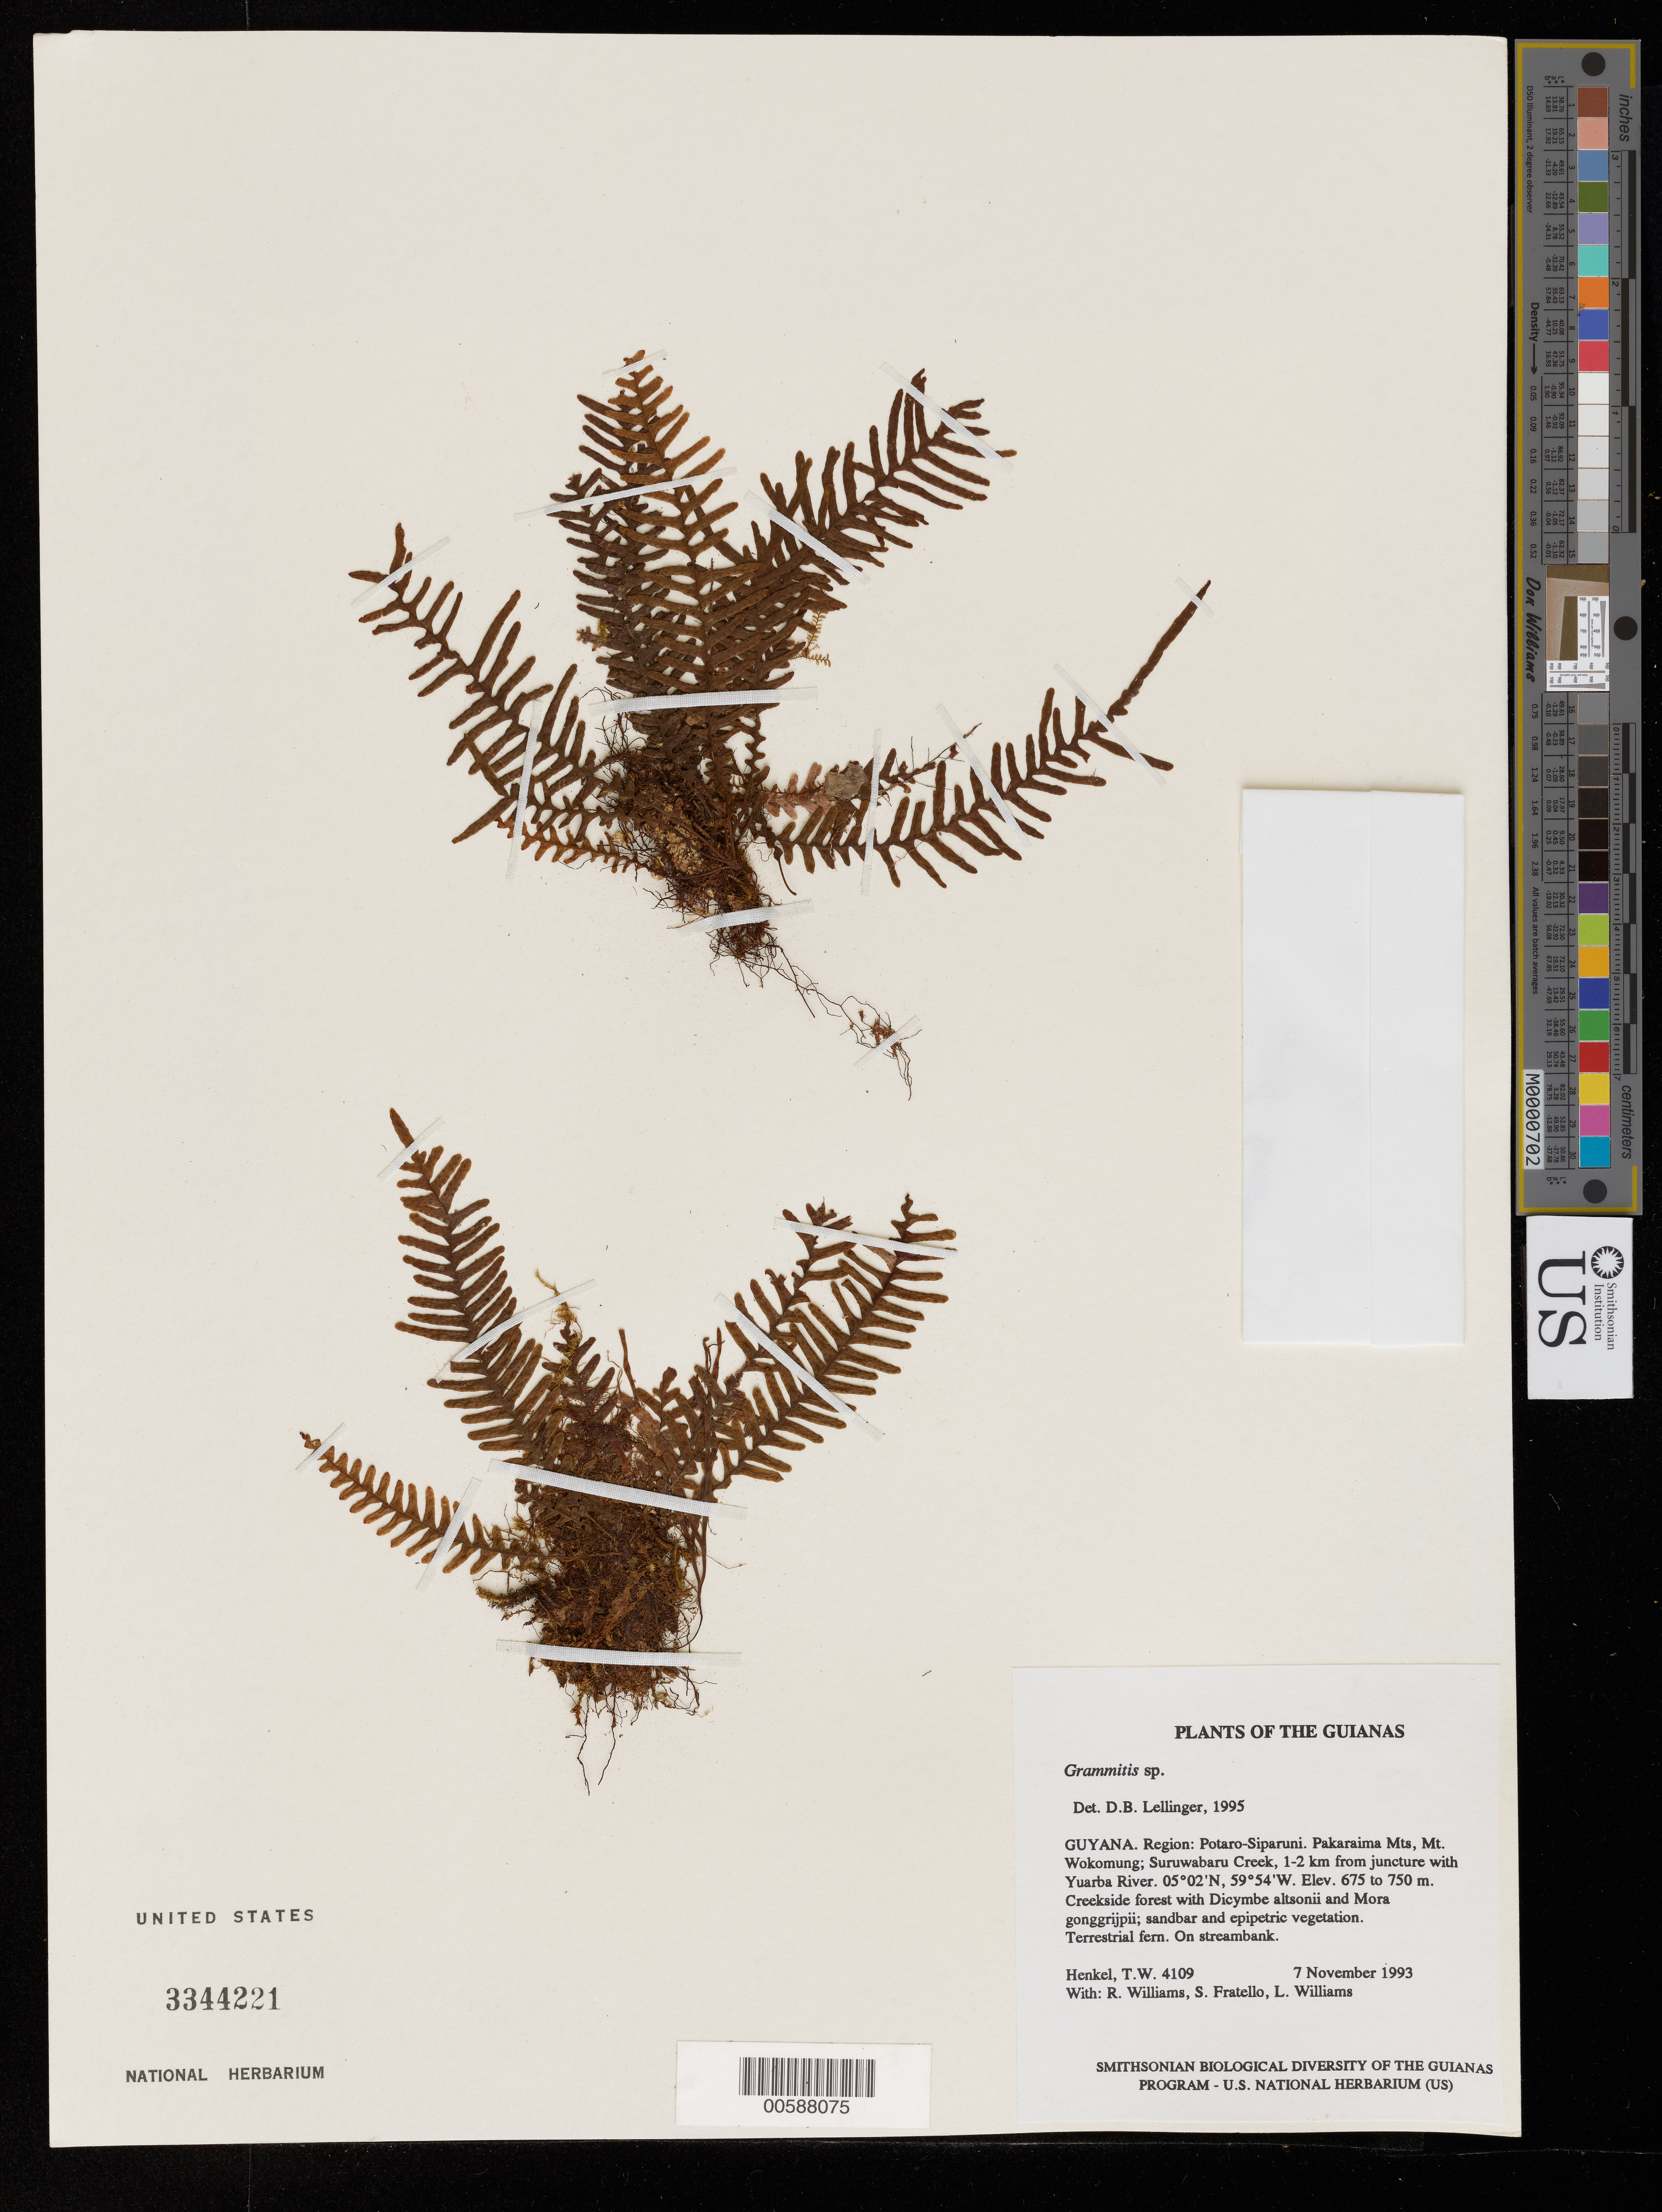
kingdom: Plantae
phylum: Tracheophyta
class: Polypodiopsida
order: Polypodiales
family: Polypodiaceae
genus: Grammitis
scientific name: Grammitis sp.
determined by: Lellinger, David B., (BOT), Smithsonian Institution - National Museum of Natural History (UNITED STATES)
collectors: T. Henkel, R. Williams, S. Fratello & L. Williams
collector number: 4109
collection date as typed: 7 November 1993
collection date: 1993-11-07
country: Guyana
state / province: Potaro-Siparuni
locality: Pakaraima Mts, Mt. Wokomung; Suruwabaru Creek, 1-2 km from juncture with Yuarba River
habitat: Creekside forest with Dicymbe altsonii and Mora gonggrijpii; sandbar and epipetric vegetation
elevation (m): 675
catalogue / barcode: US 3344221